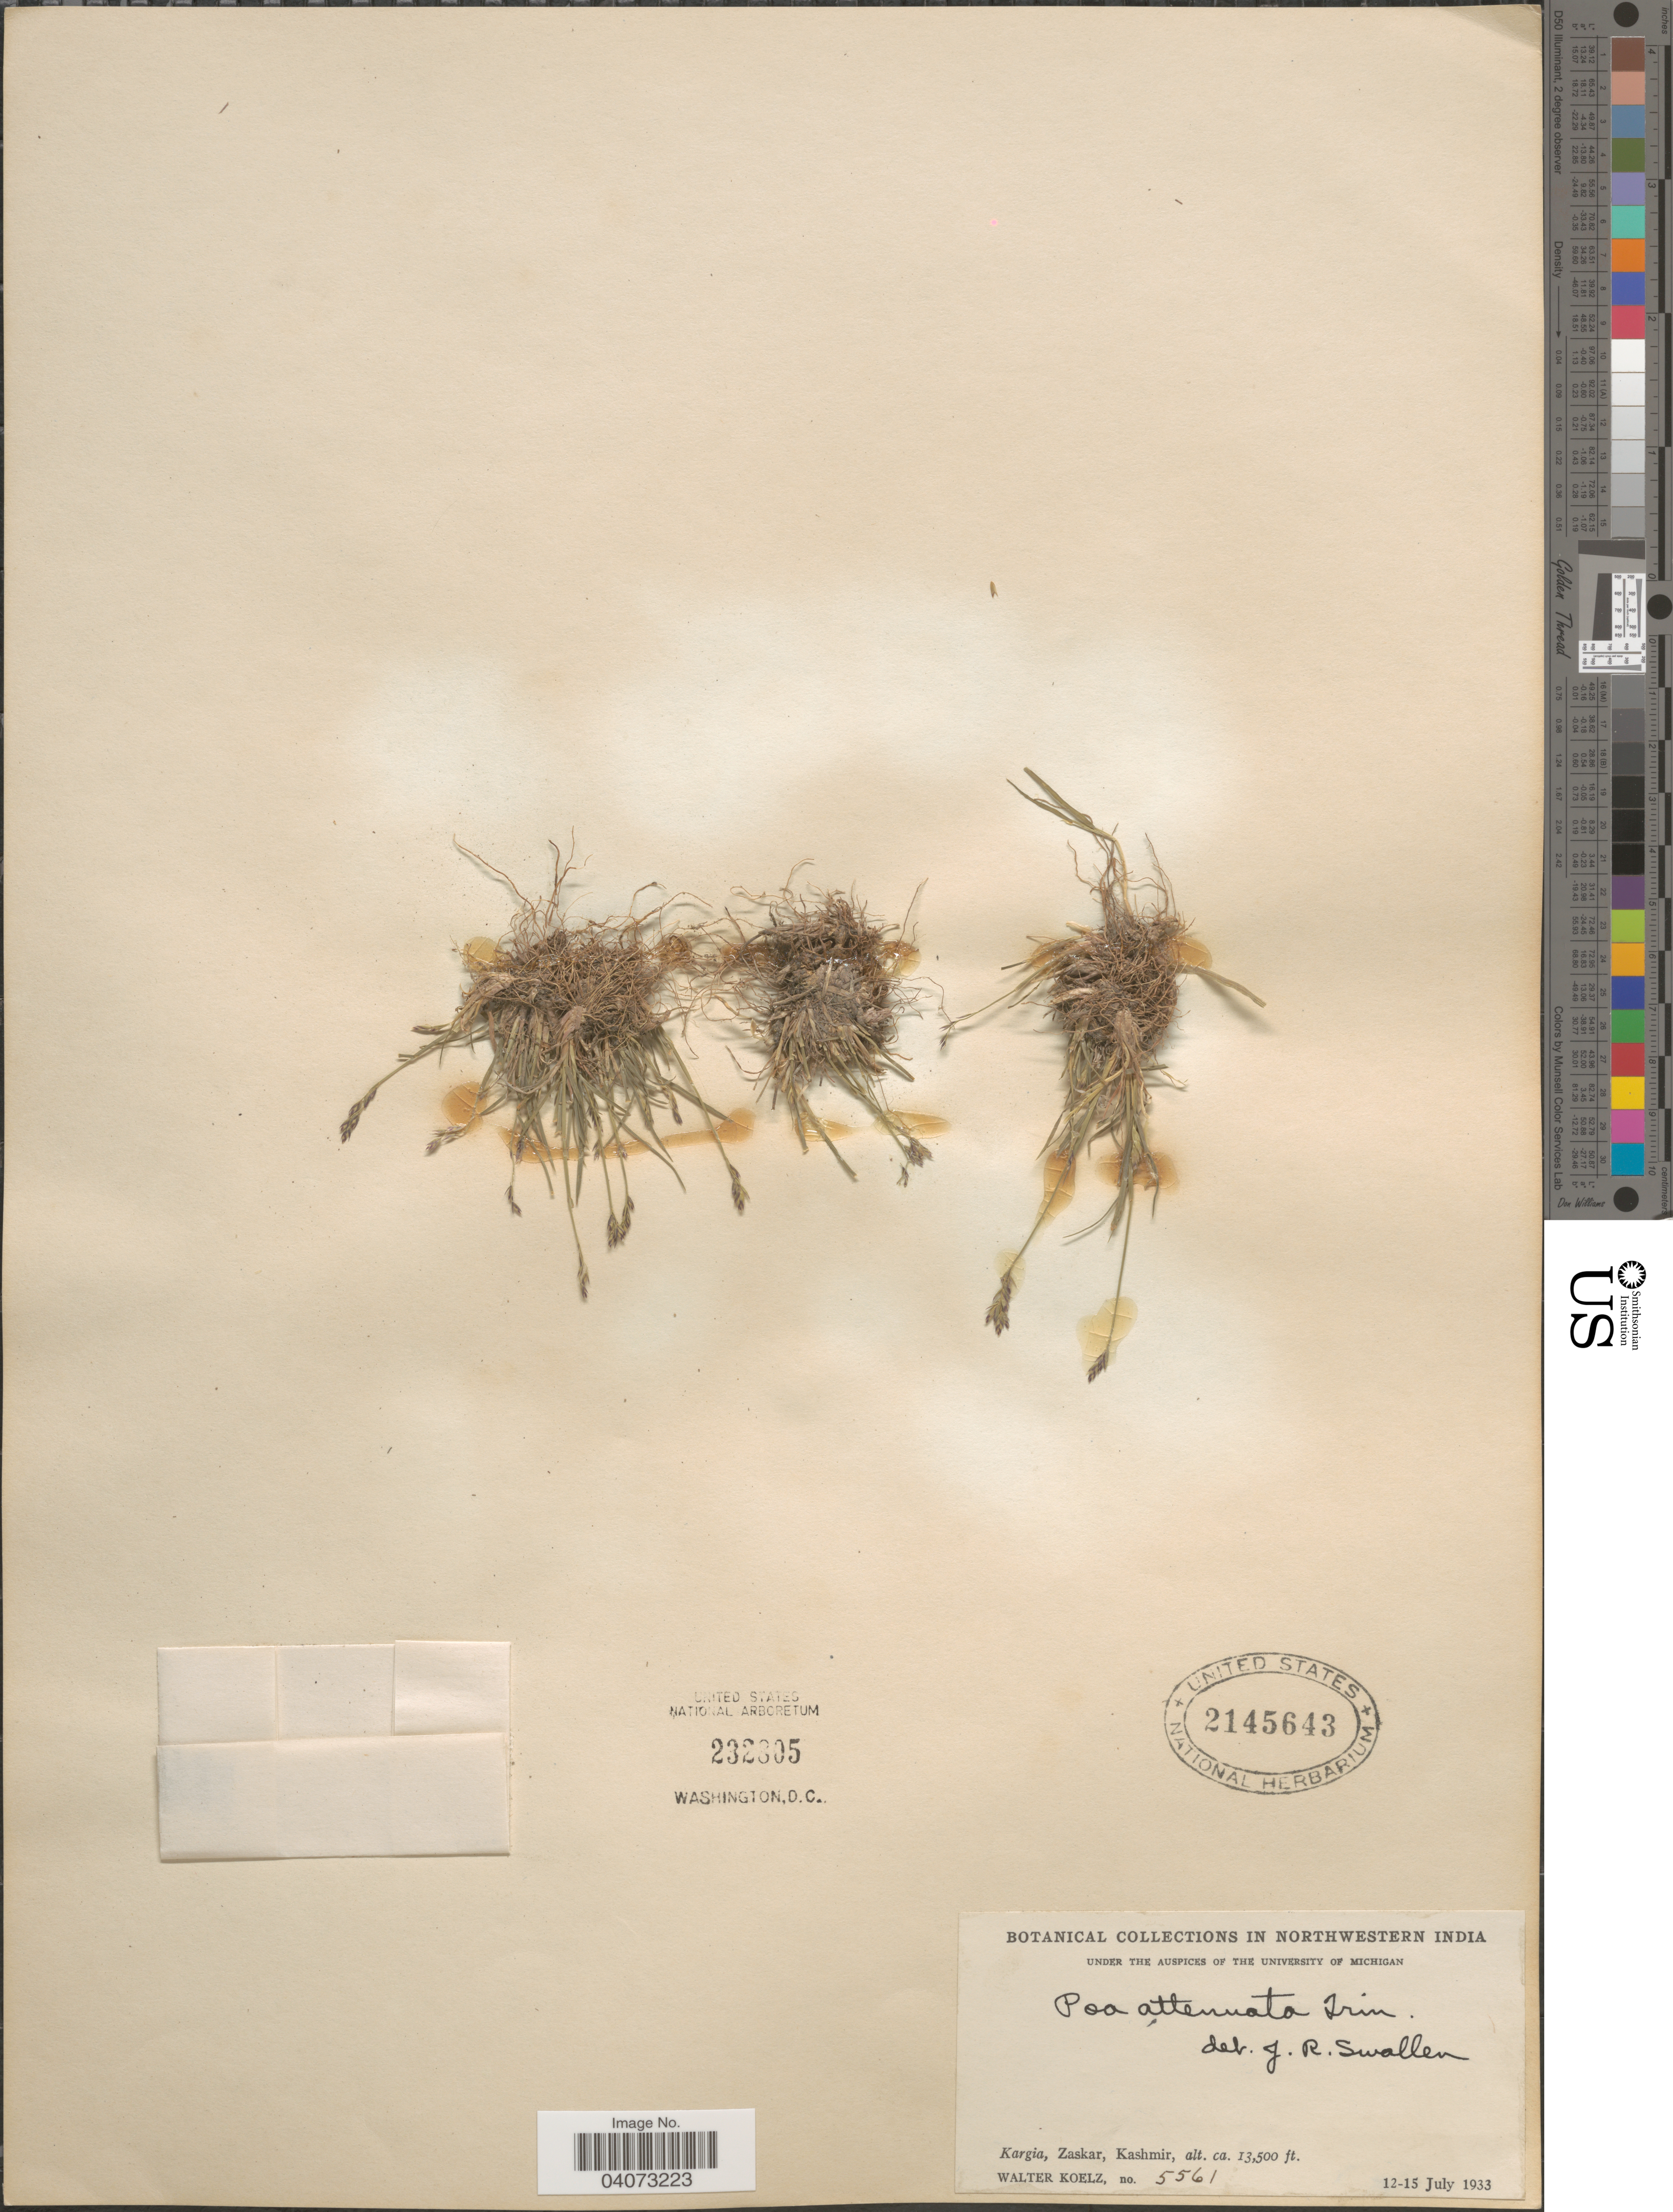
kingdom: Plantae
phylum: Tracheophyta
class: Liliopsida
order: Poales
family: Poaceae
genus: Poa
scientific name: Poa attenuata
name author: Trin.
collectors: W. N. Koelz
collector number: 5561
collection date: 1933-07-12/1933-07-15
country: India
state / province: Jammu and Kashmir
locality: Northwestern India. Kargia, Zaskar, Kashmir.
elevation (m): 4115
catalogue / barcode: US 2145643